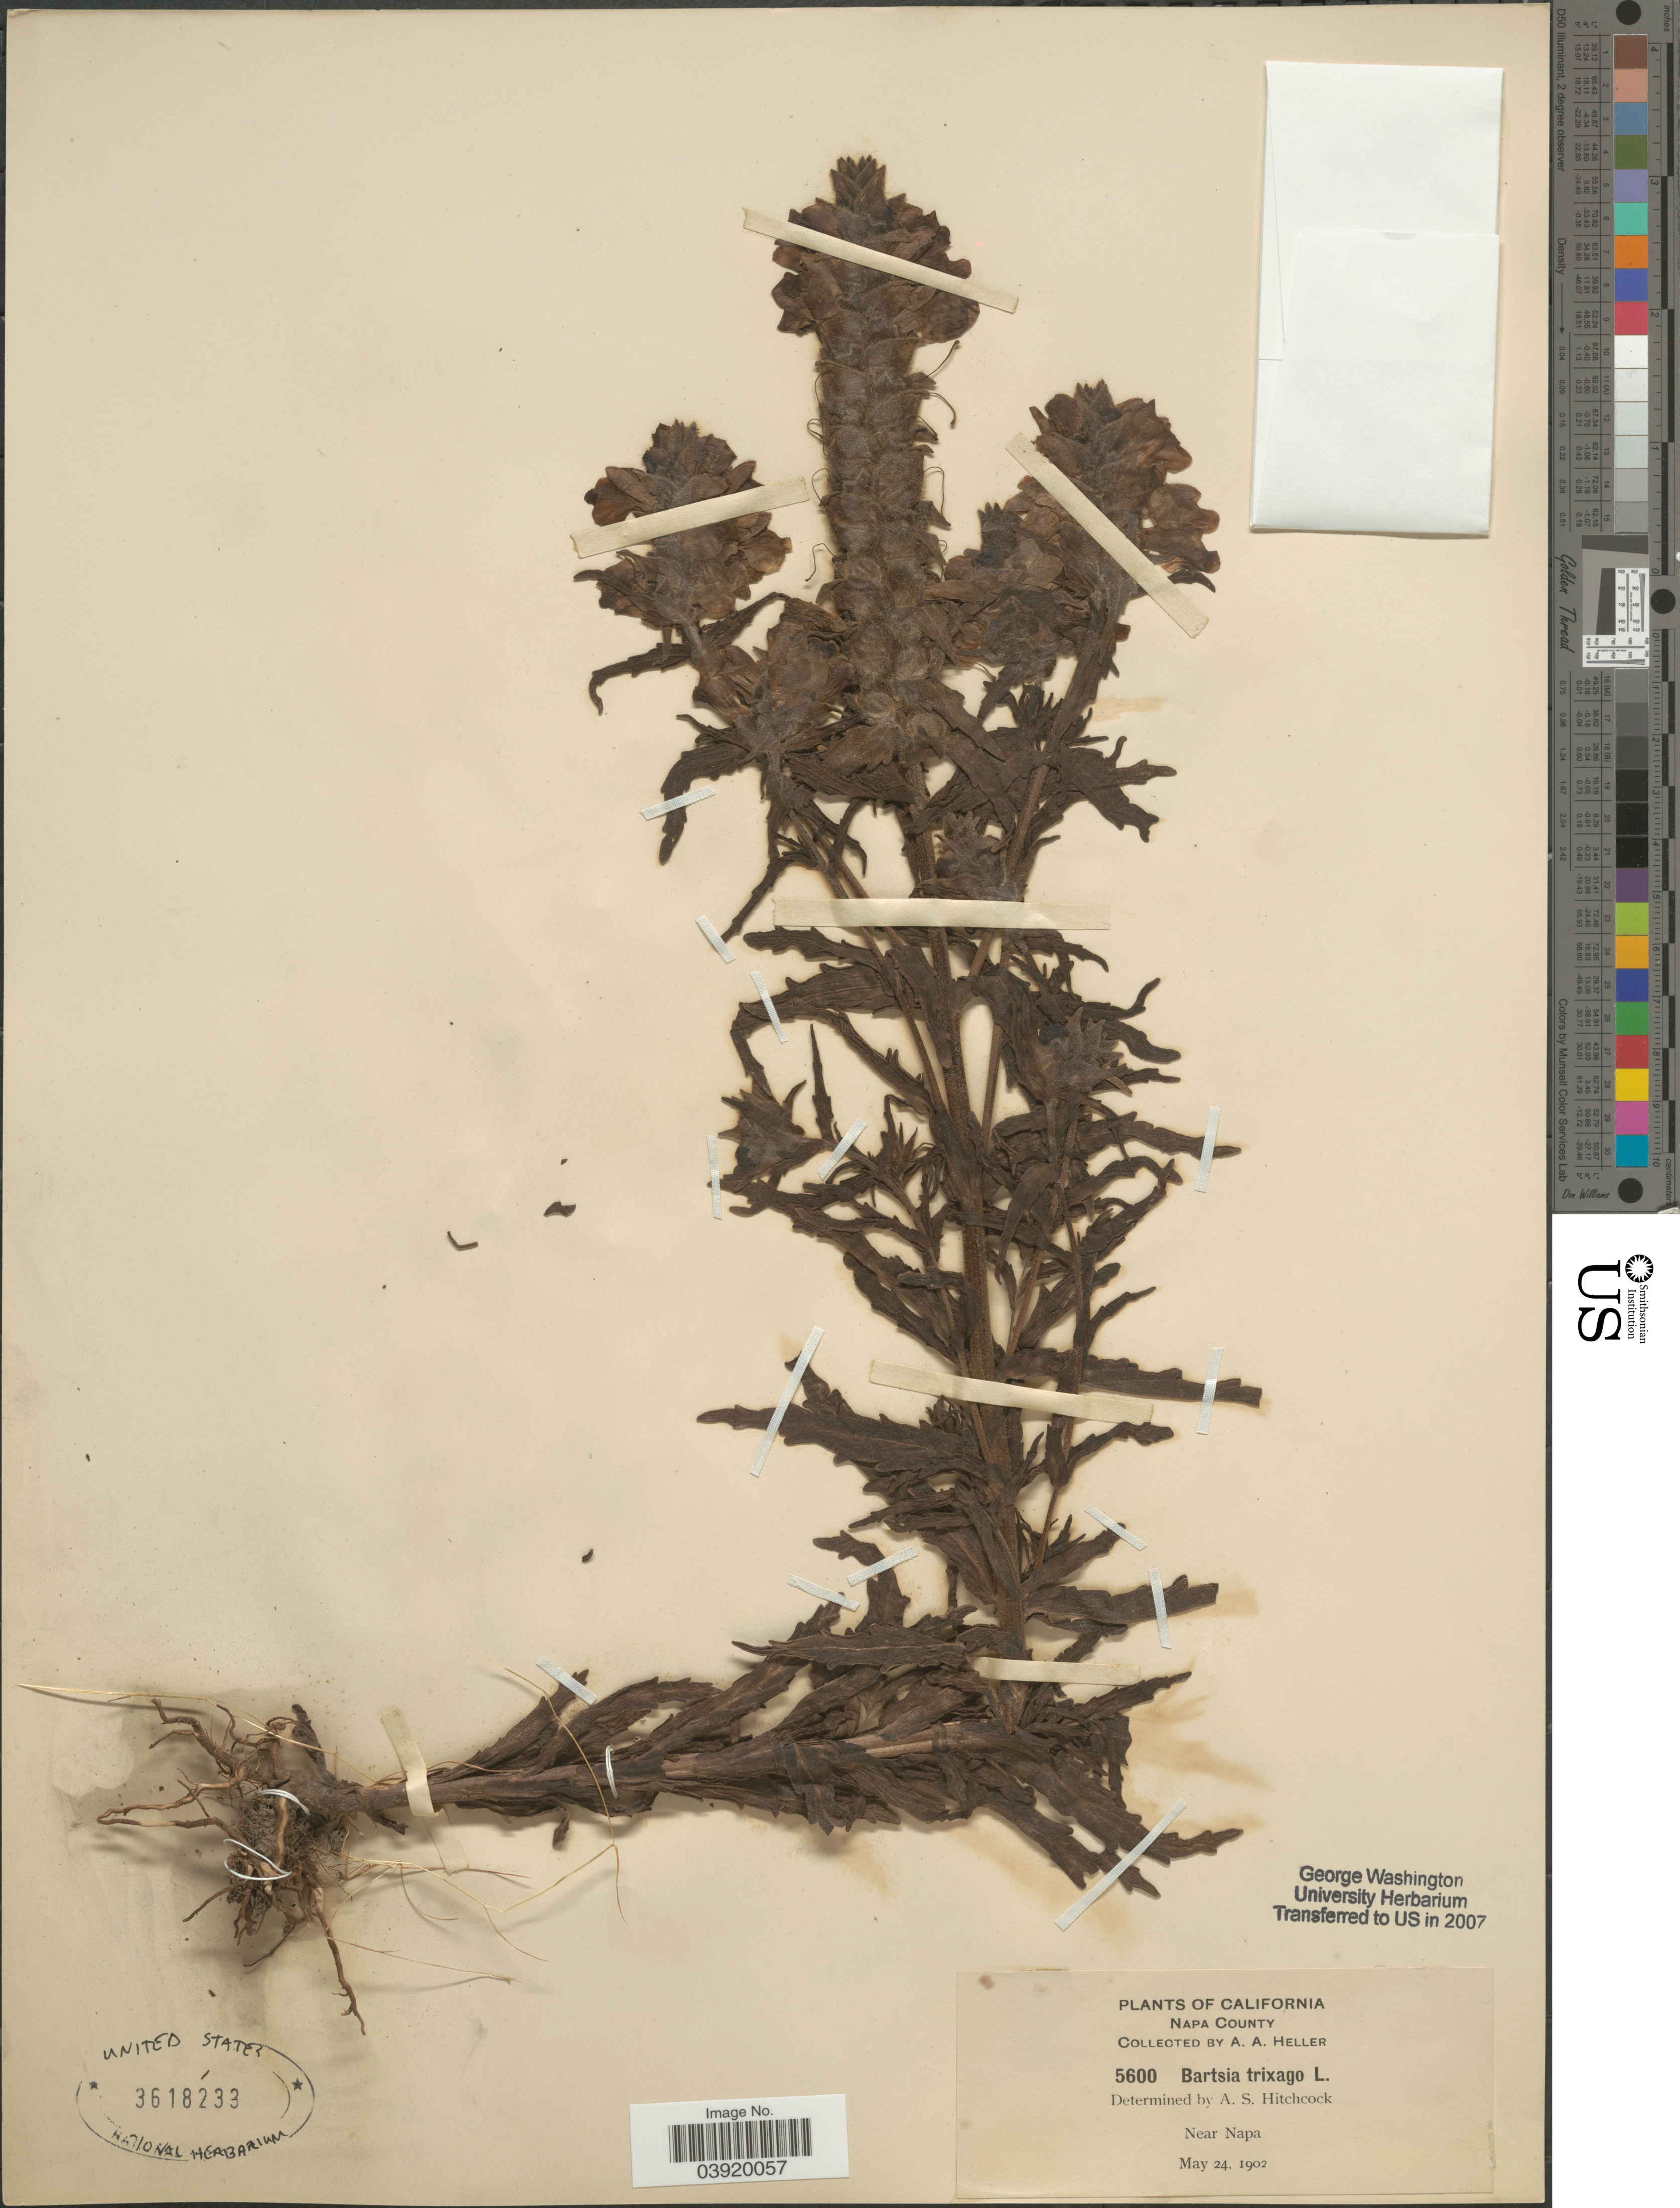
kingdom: Plantae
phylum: Tracheophyta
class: Magnoliopsida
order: Lamiales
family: Orobanchaceae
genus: Bartsia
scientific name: Bartsia trixago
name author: L.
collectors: A. A. Heller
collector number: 5600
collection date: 1902-05-24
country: United States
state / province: California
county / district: Napa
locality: Napa County. Near Napa.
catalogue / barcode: US 3618233